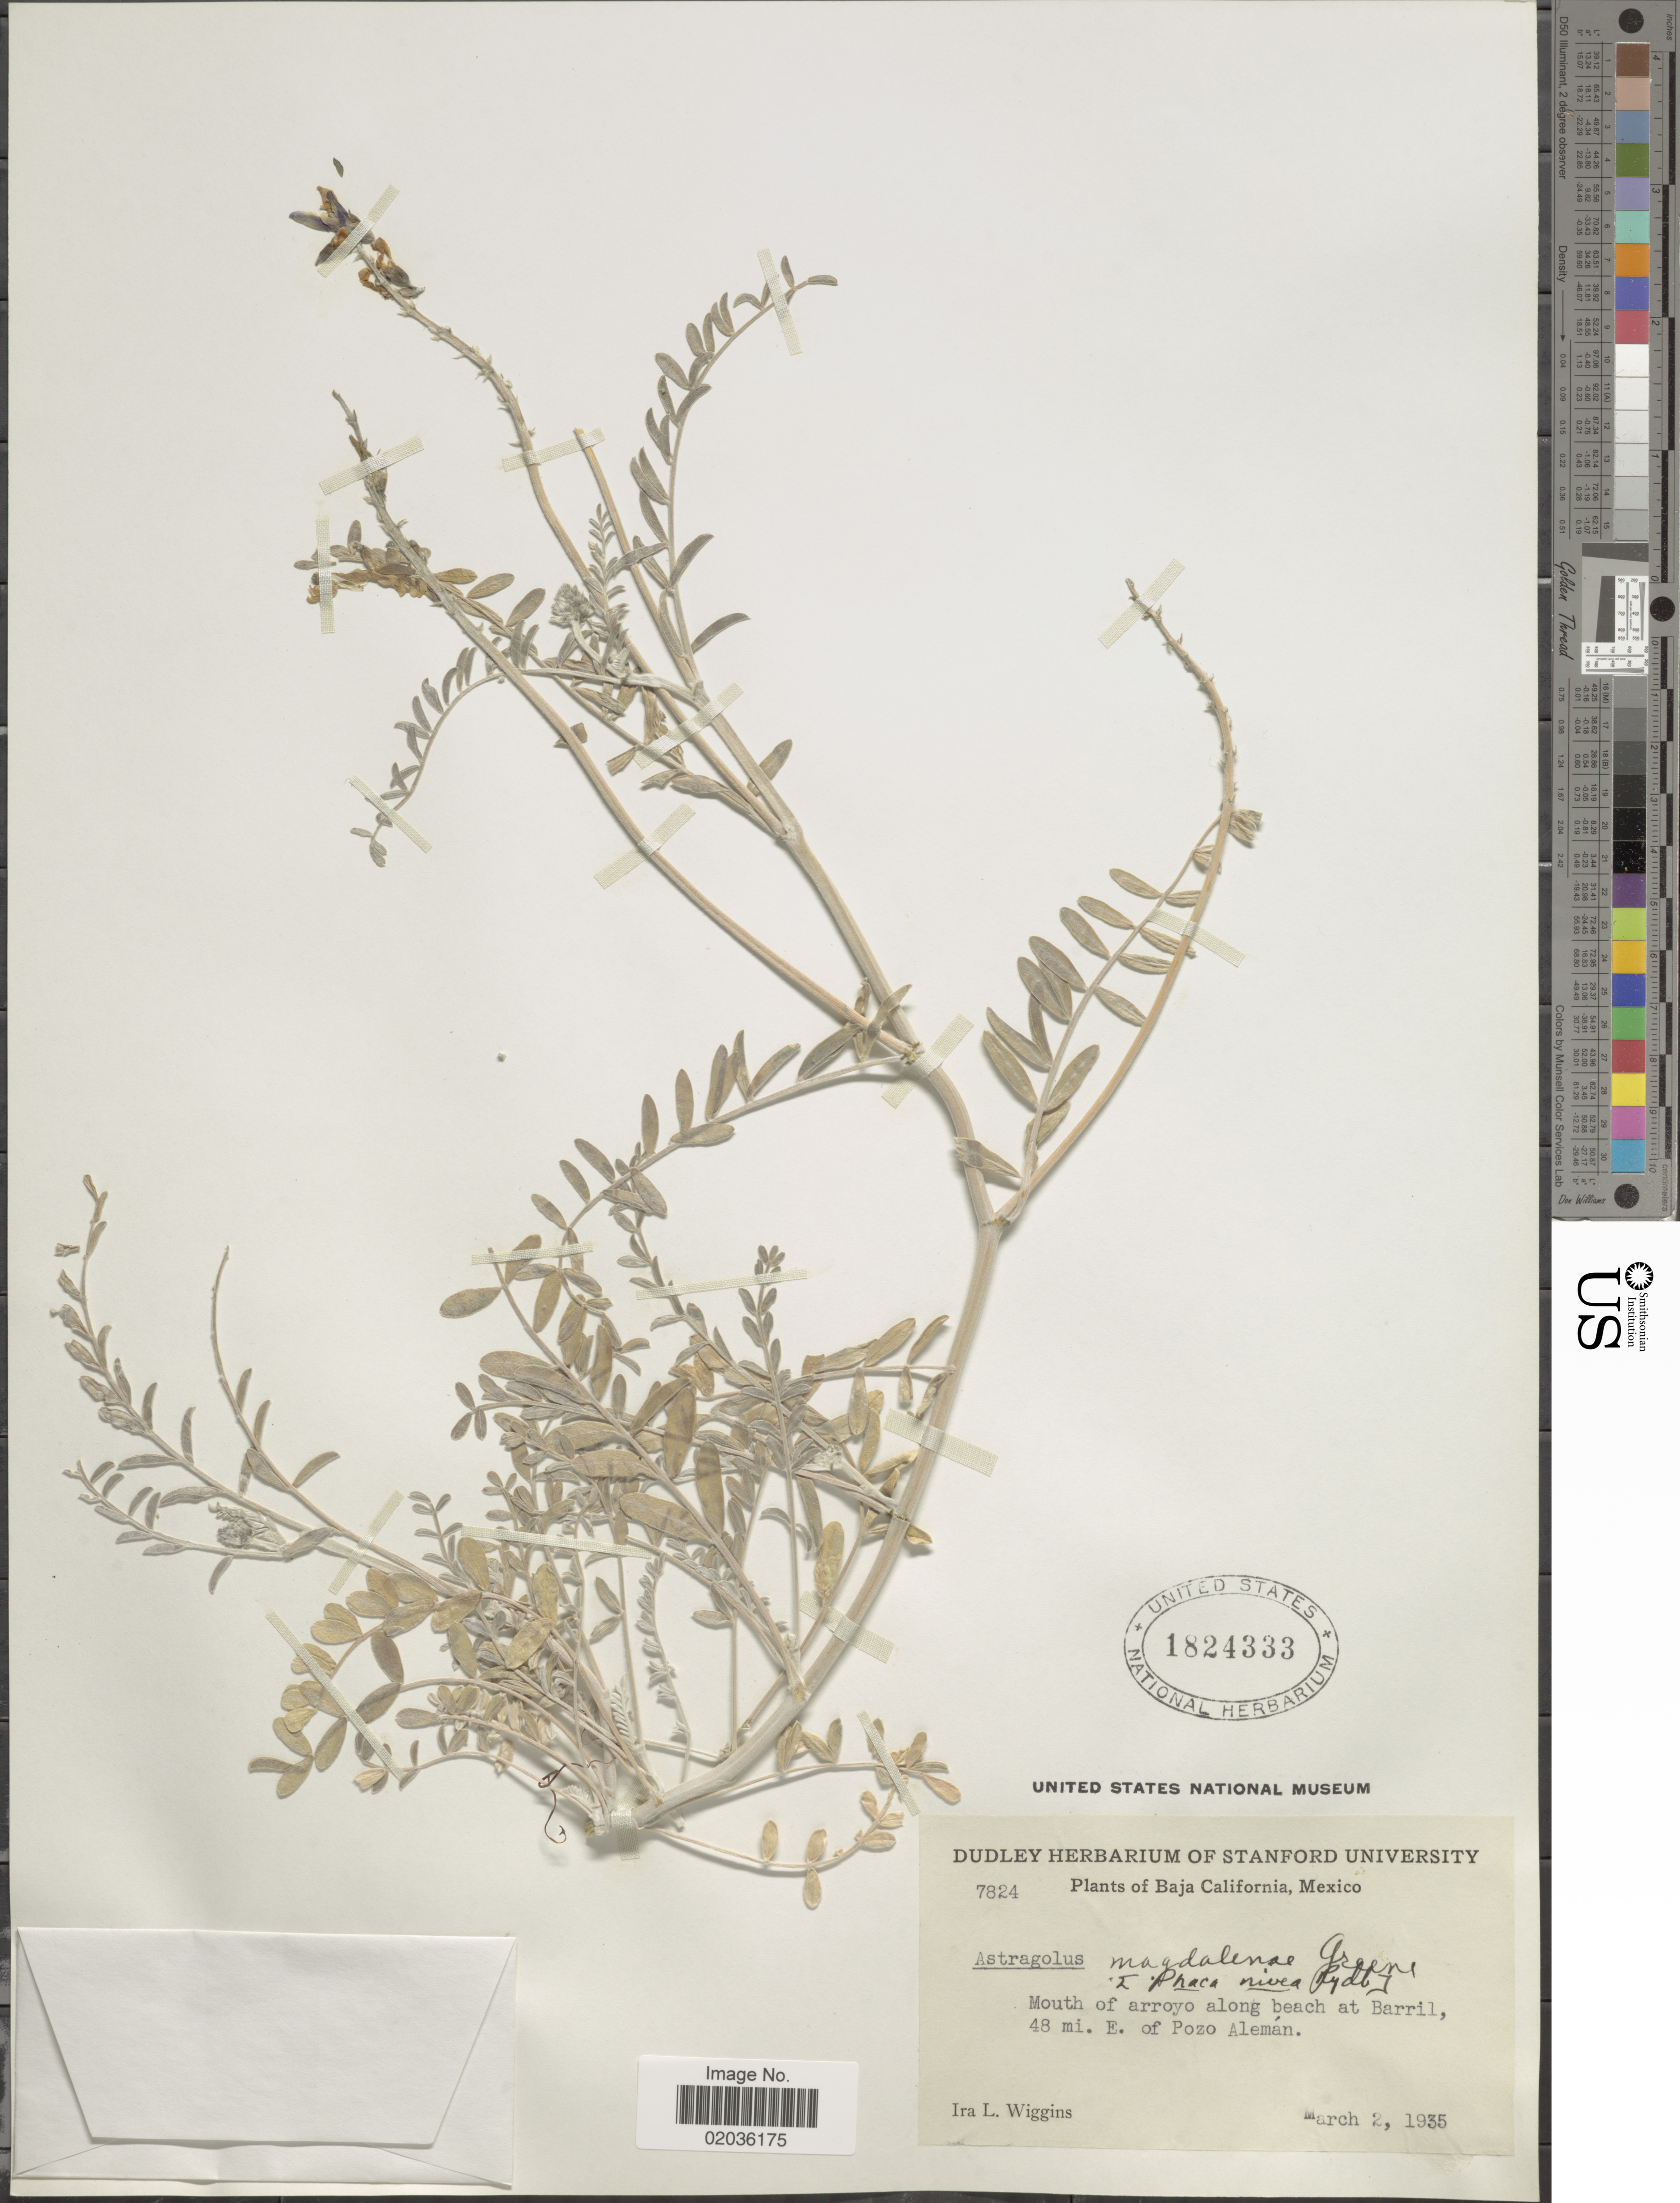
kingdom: Plantae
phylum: Tracheophyta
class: Magnoliopsida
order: Fabales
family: Fabaceae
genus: Astragalus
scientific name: Astragalus magdalenae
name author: Greene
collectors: I. L. Wiggins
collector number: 7824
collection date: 1935-03-02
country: Mexico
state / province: Baja California Norte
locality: Mouth of arroyo along beach at Barril, 48 mi E of Pozo Aleman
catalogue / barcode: US 1824333